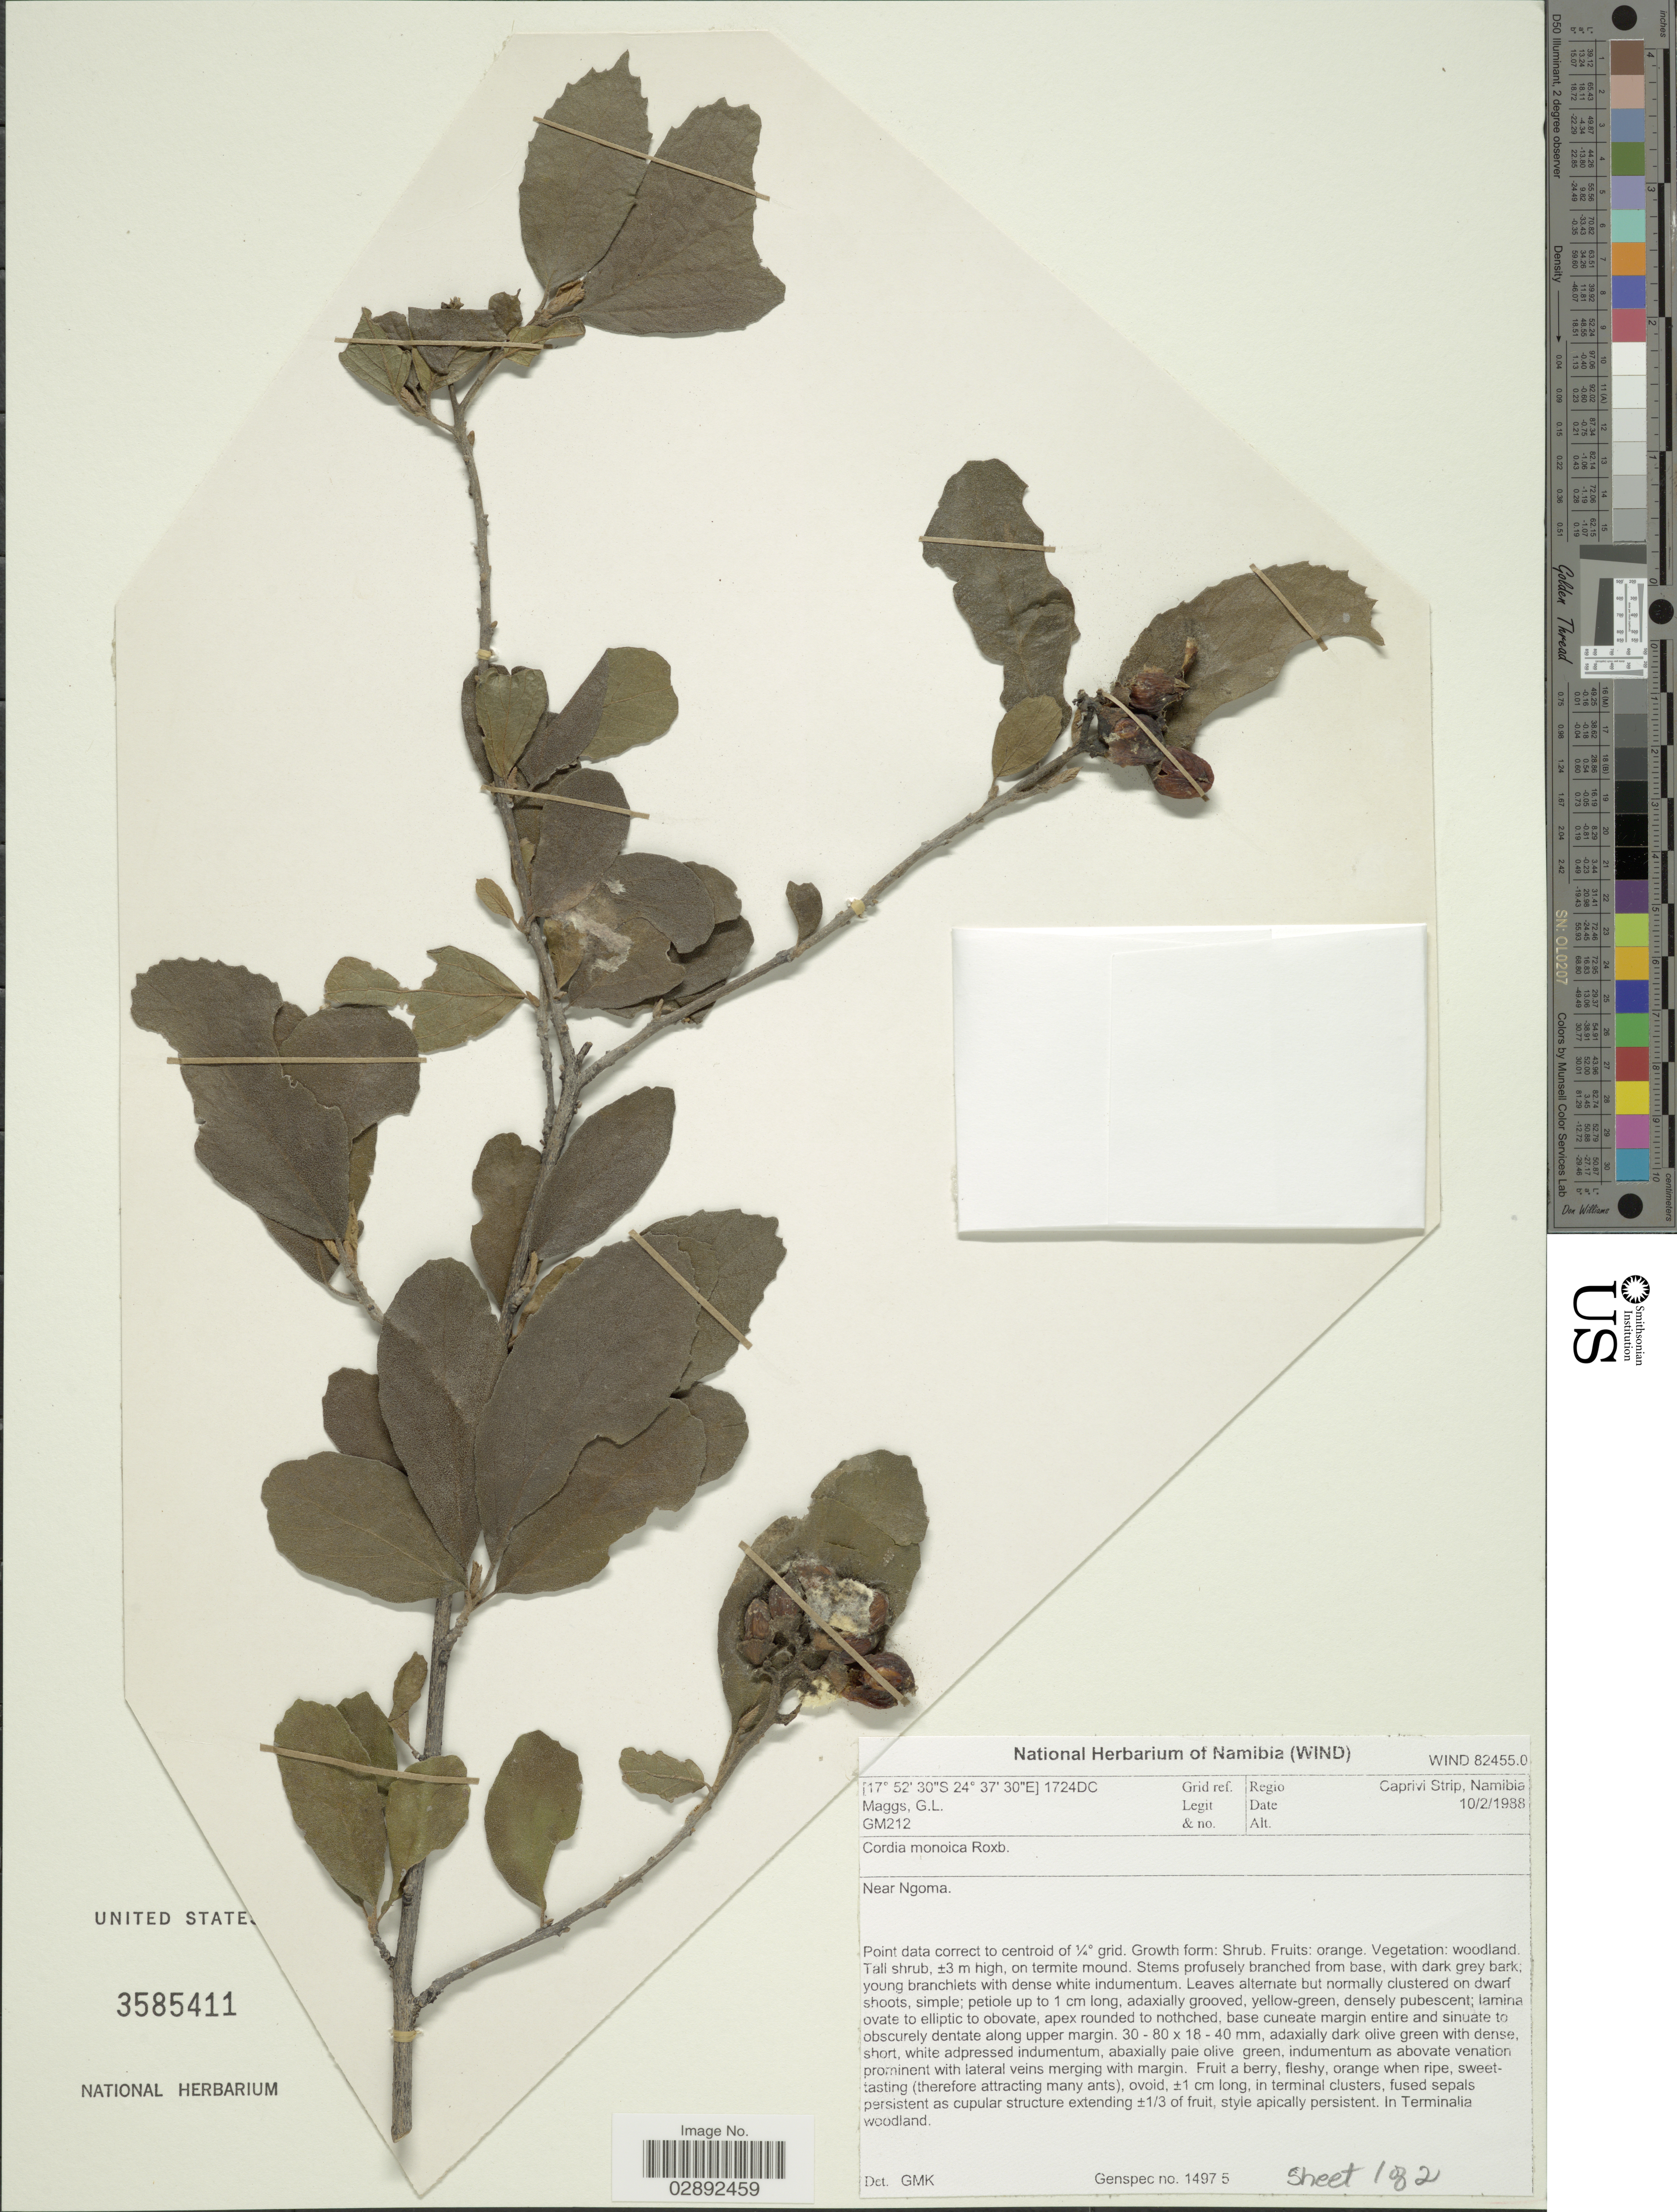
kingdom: Plantae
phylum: Tracheophyta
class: Magnoliopsida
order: Boraginales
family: Cordiaceae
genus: Cordia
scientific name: Cordia monoica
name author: Roxb.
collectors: G. Maggs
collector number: GM212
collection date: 1988-02-10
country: Namibia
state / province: Caprivi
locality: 1724DC Grid ref. Regio Caprivi Strip. Near Ngoma.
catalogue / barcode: US 3585411